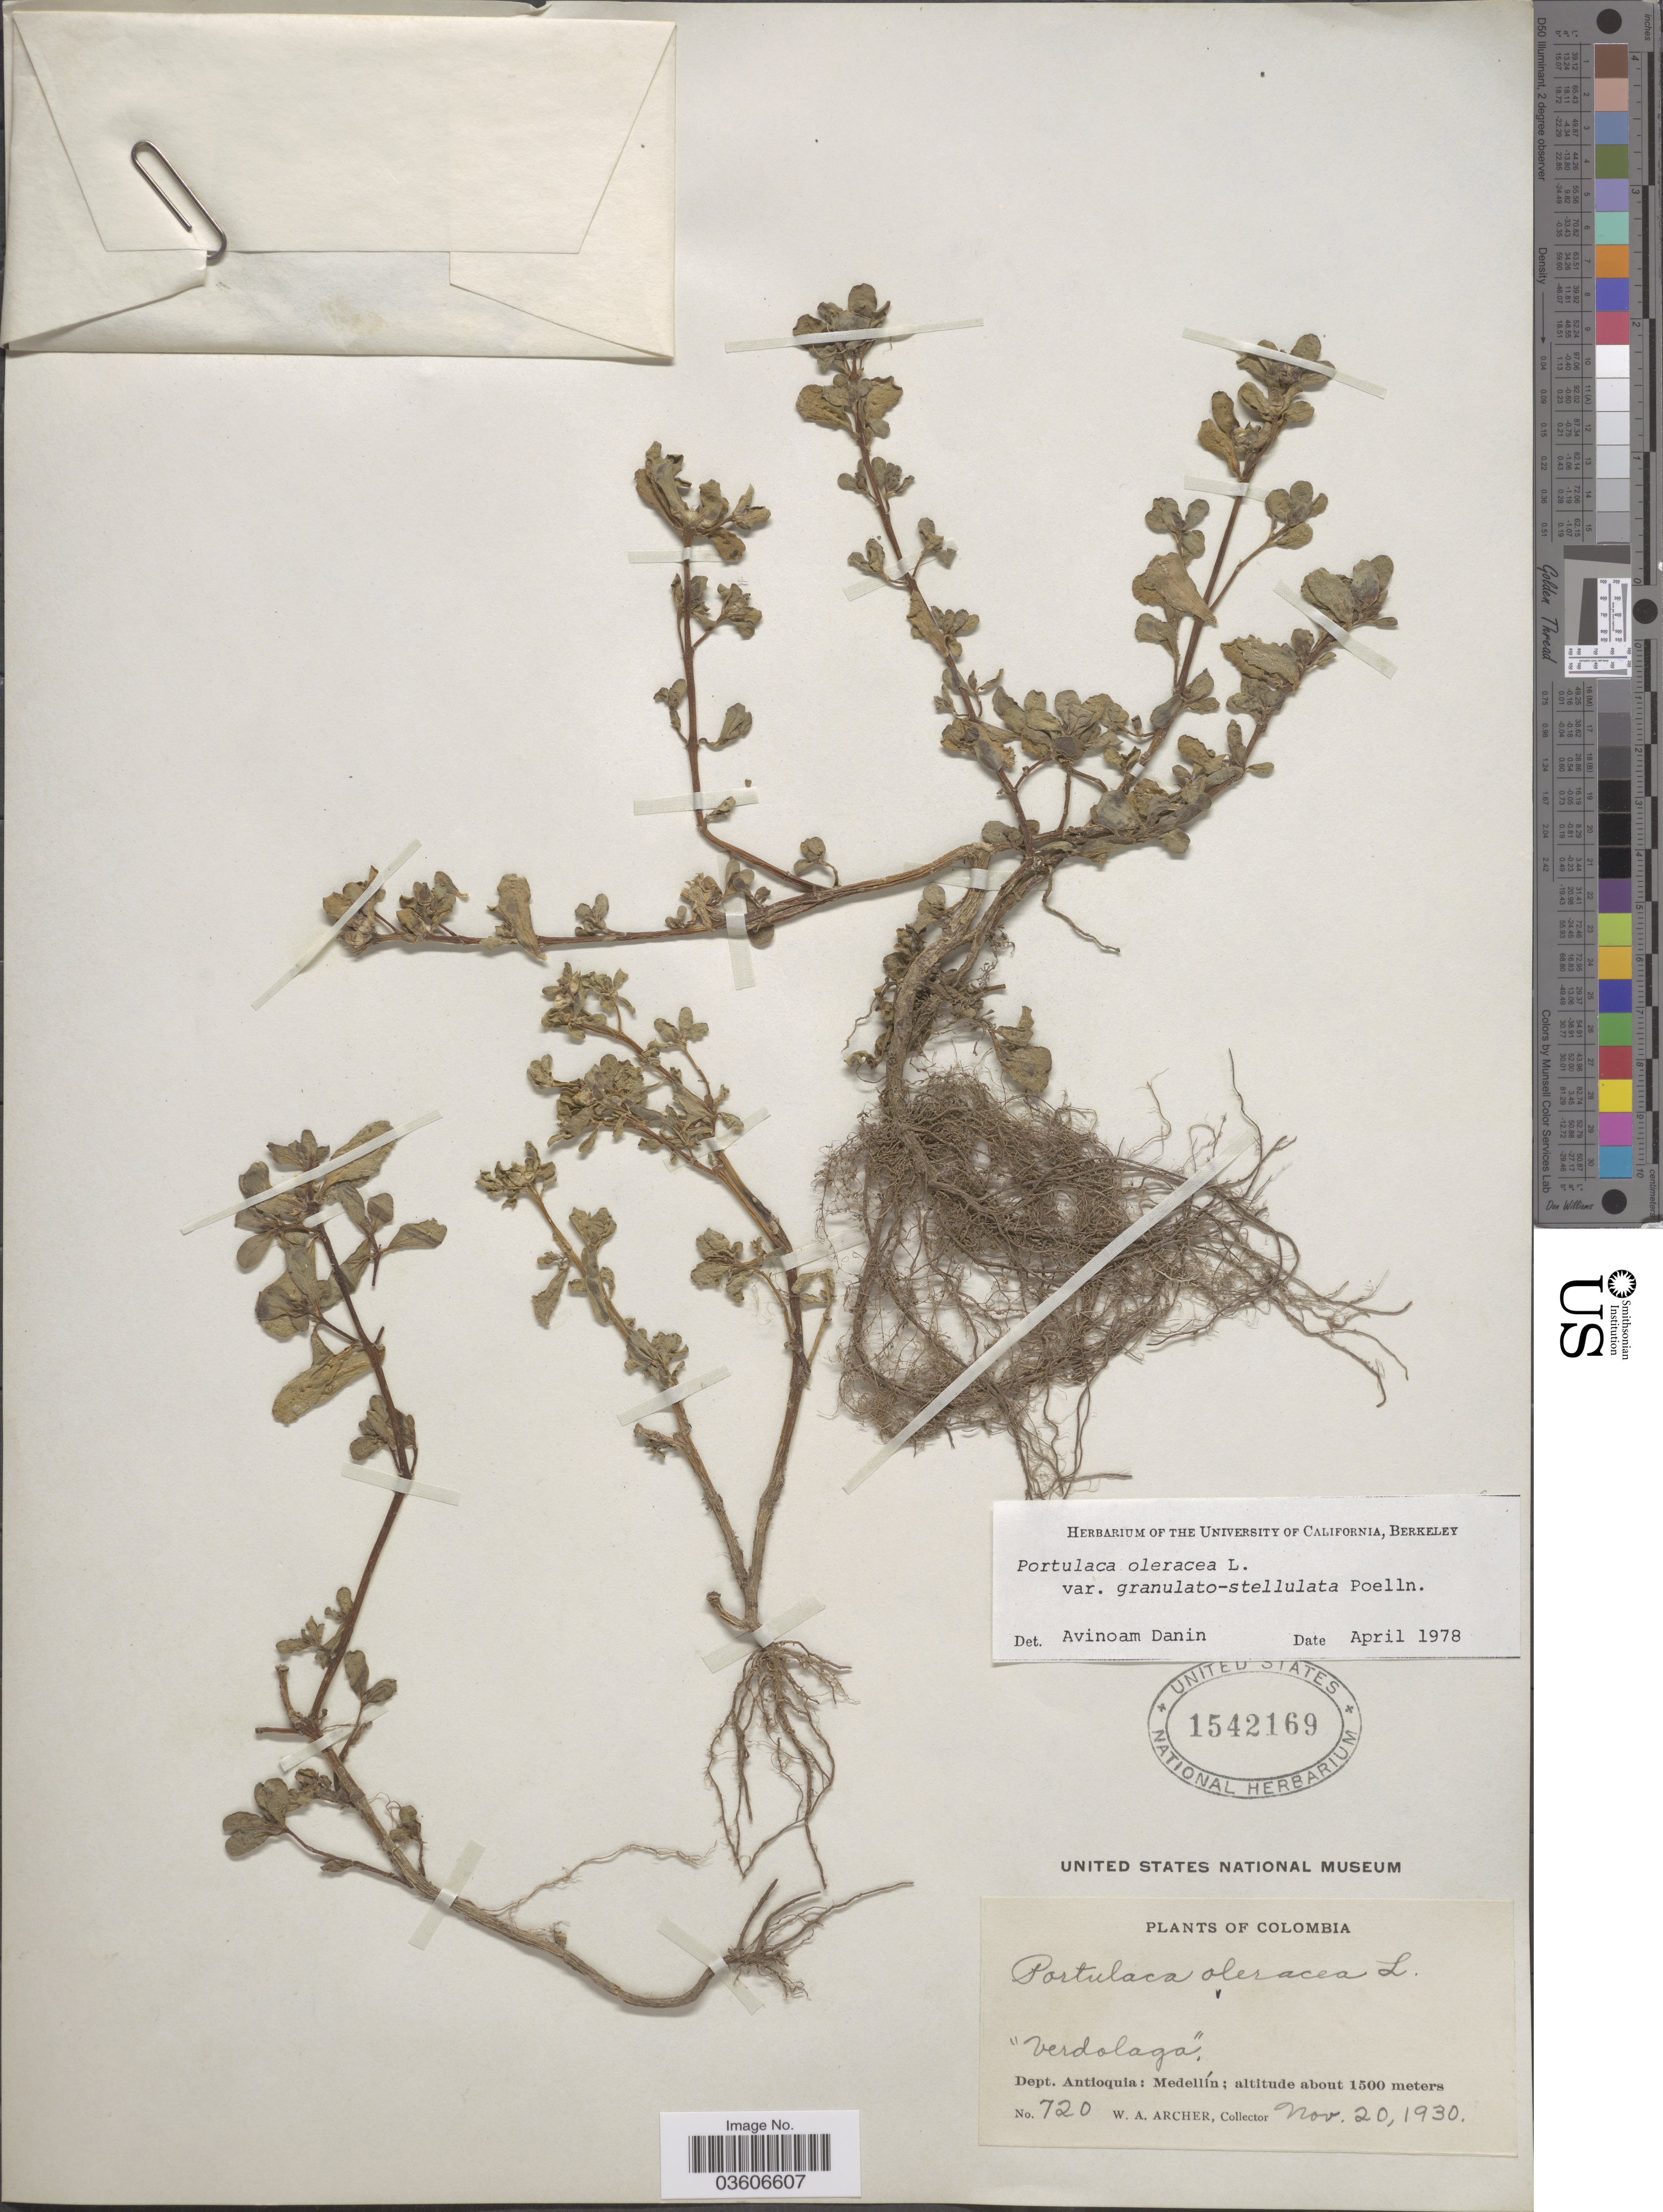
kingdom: Plantae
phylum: Tracheophyta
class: Magnoliopsida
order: Caryophyllales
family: Portulacaceae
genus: Portulaca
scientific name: Portulaca oleracea var. granulatostellulata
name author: Poelln.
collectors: W. Archer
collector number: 720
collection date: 1930-11-20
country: Colombia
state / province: Antioquia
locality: Dept. Antioquia: Medellín.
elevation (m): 1500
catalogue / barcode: US 1542169